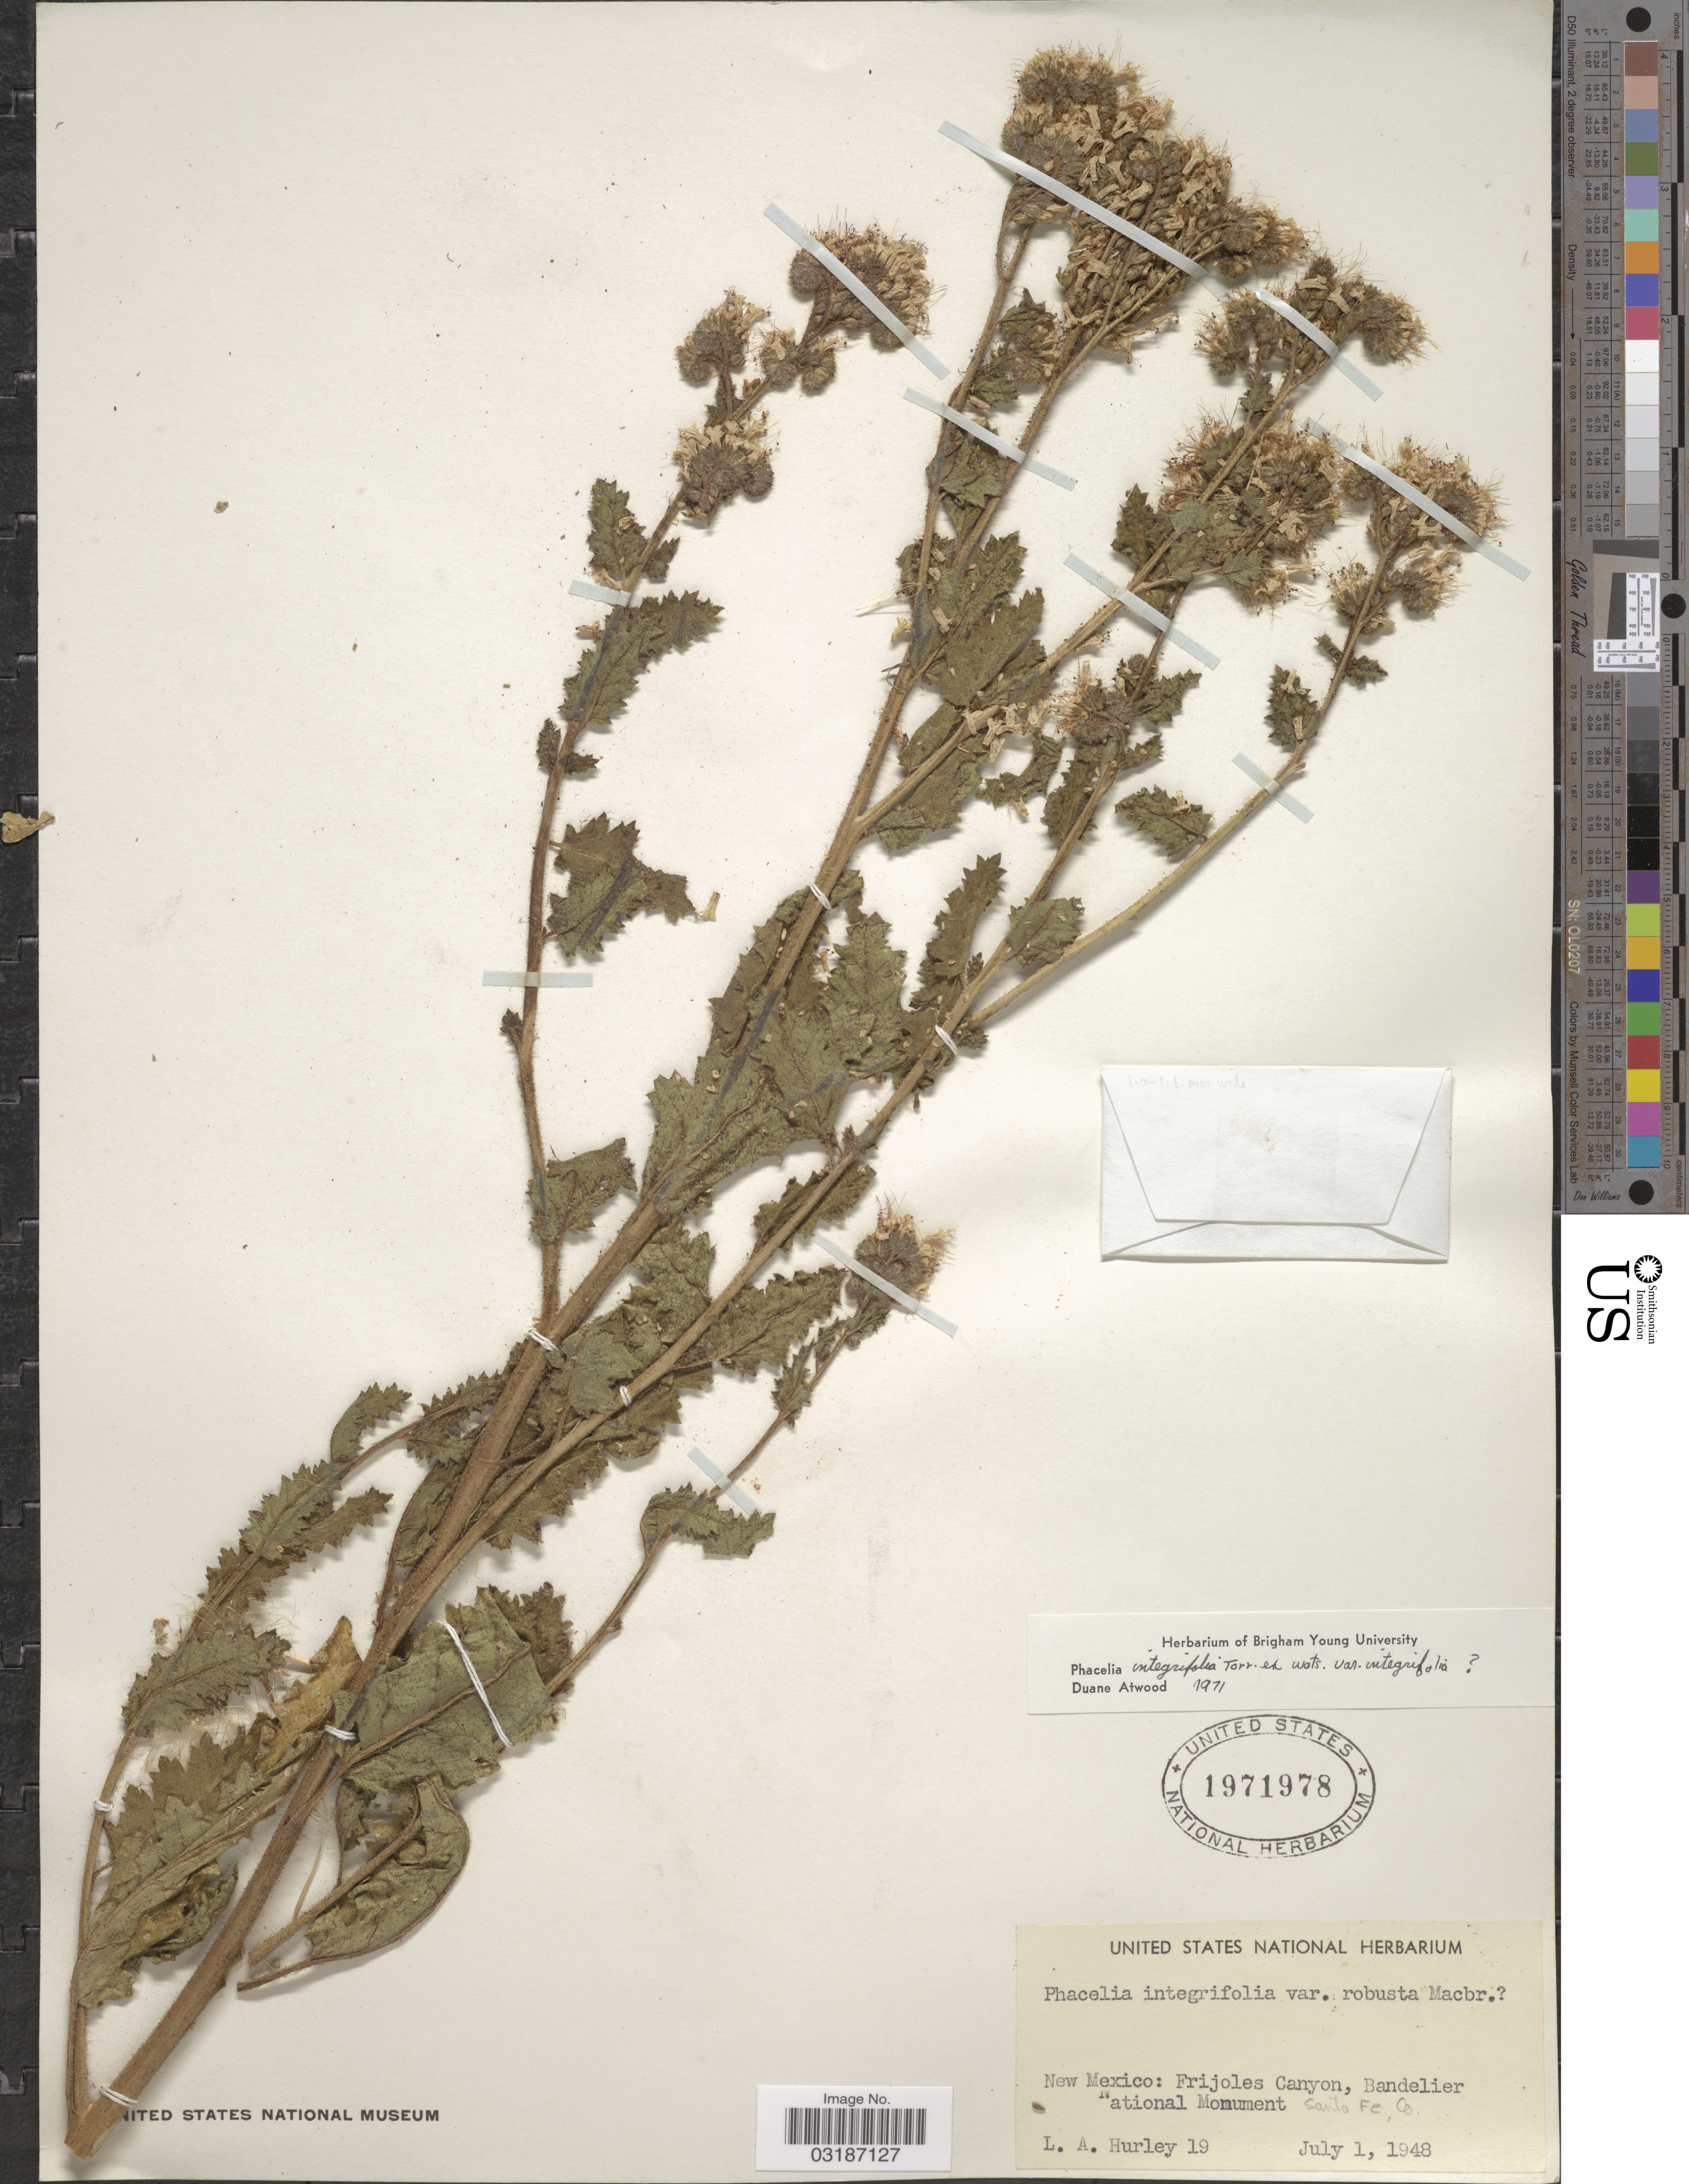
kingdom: Plantae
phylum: Tracheophyta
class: Magnoliopsida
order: Boraginales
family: Hydrophyllaceae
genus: Phacelia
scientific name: Phacelia integrifolia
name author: Torr.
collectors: L. Hurley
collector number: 19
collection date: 1948-07-01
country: United States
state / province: New Mexico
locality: Frijoles Canyon, Bandelier National Monument Santa Fe, Co.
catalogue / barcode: US 1971978